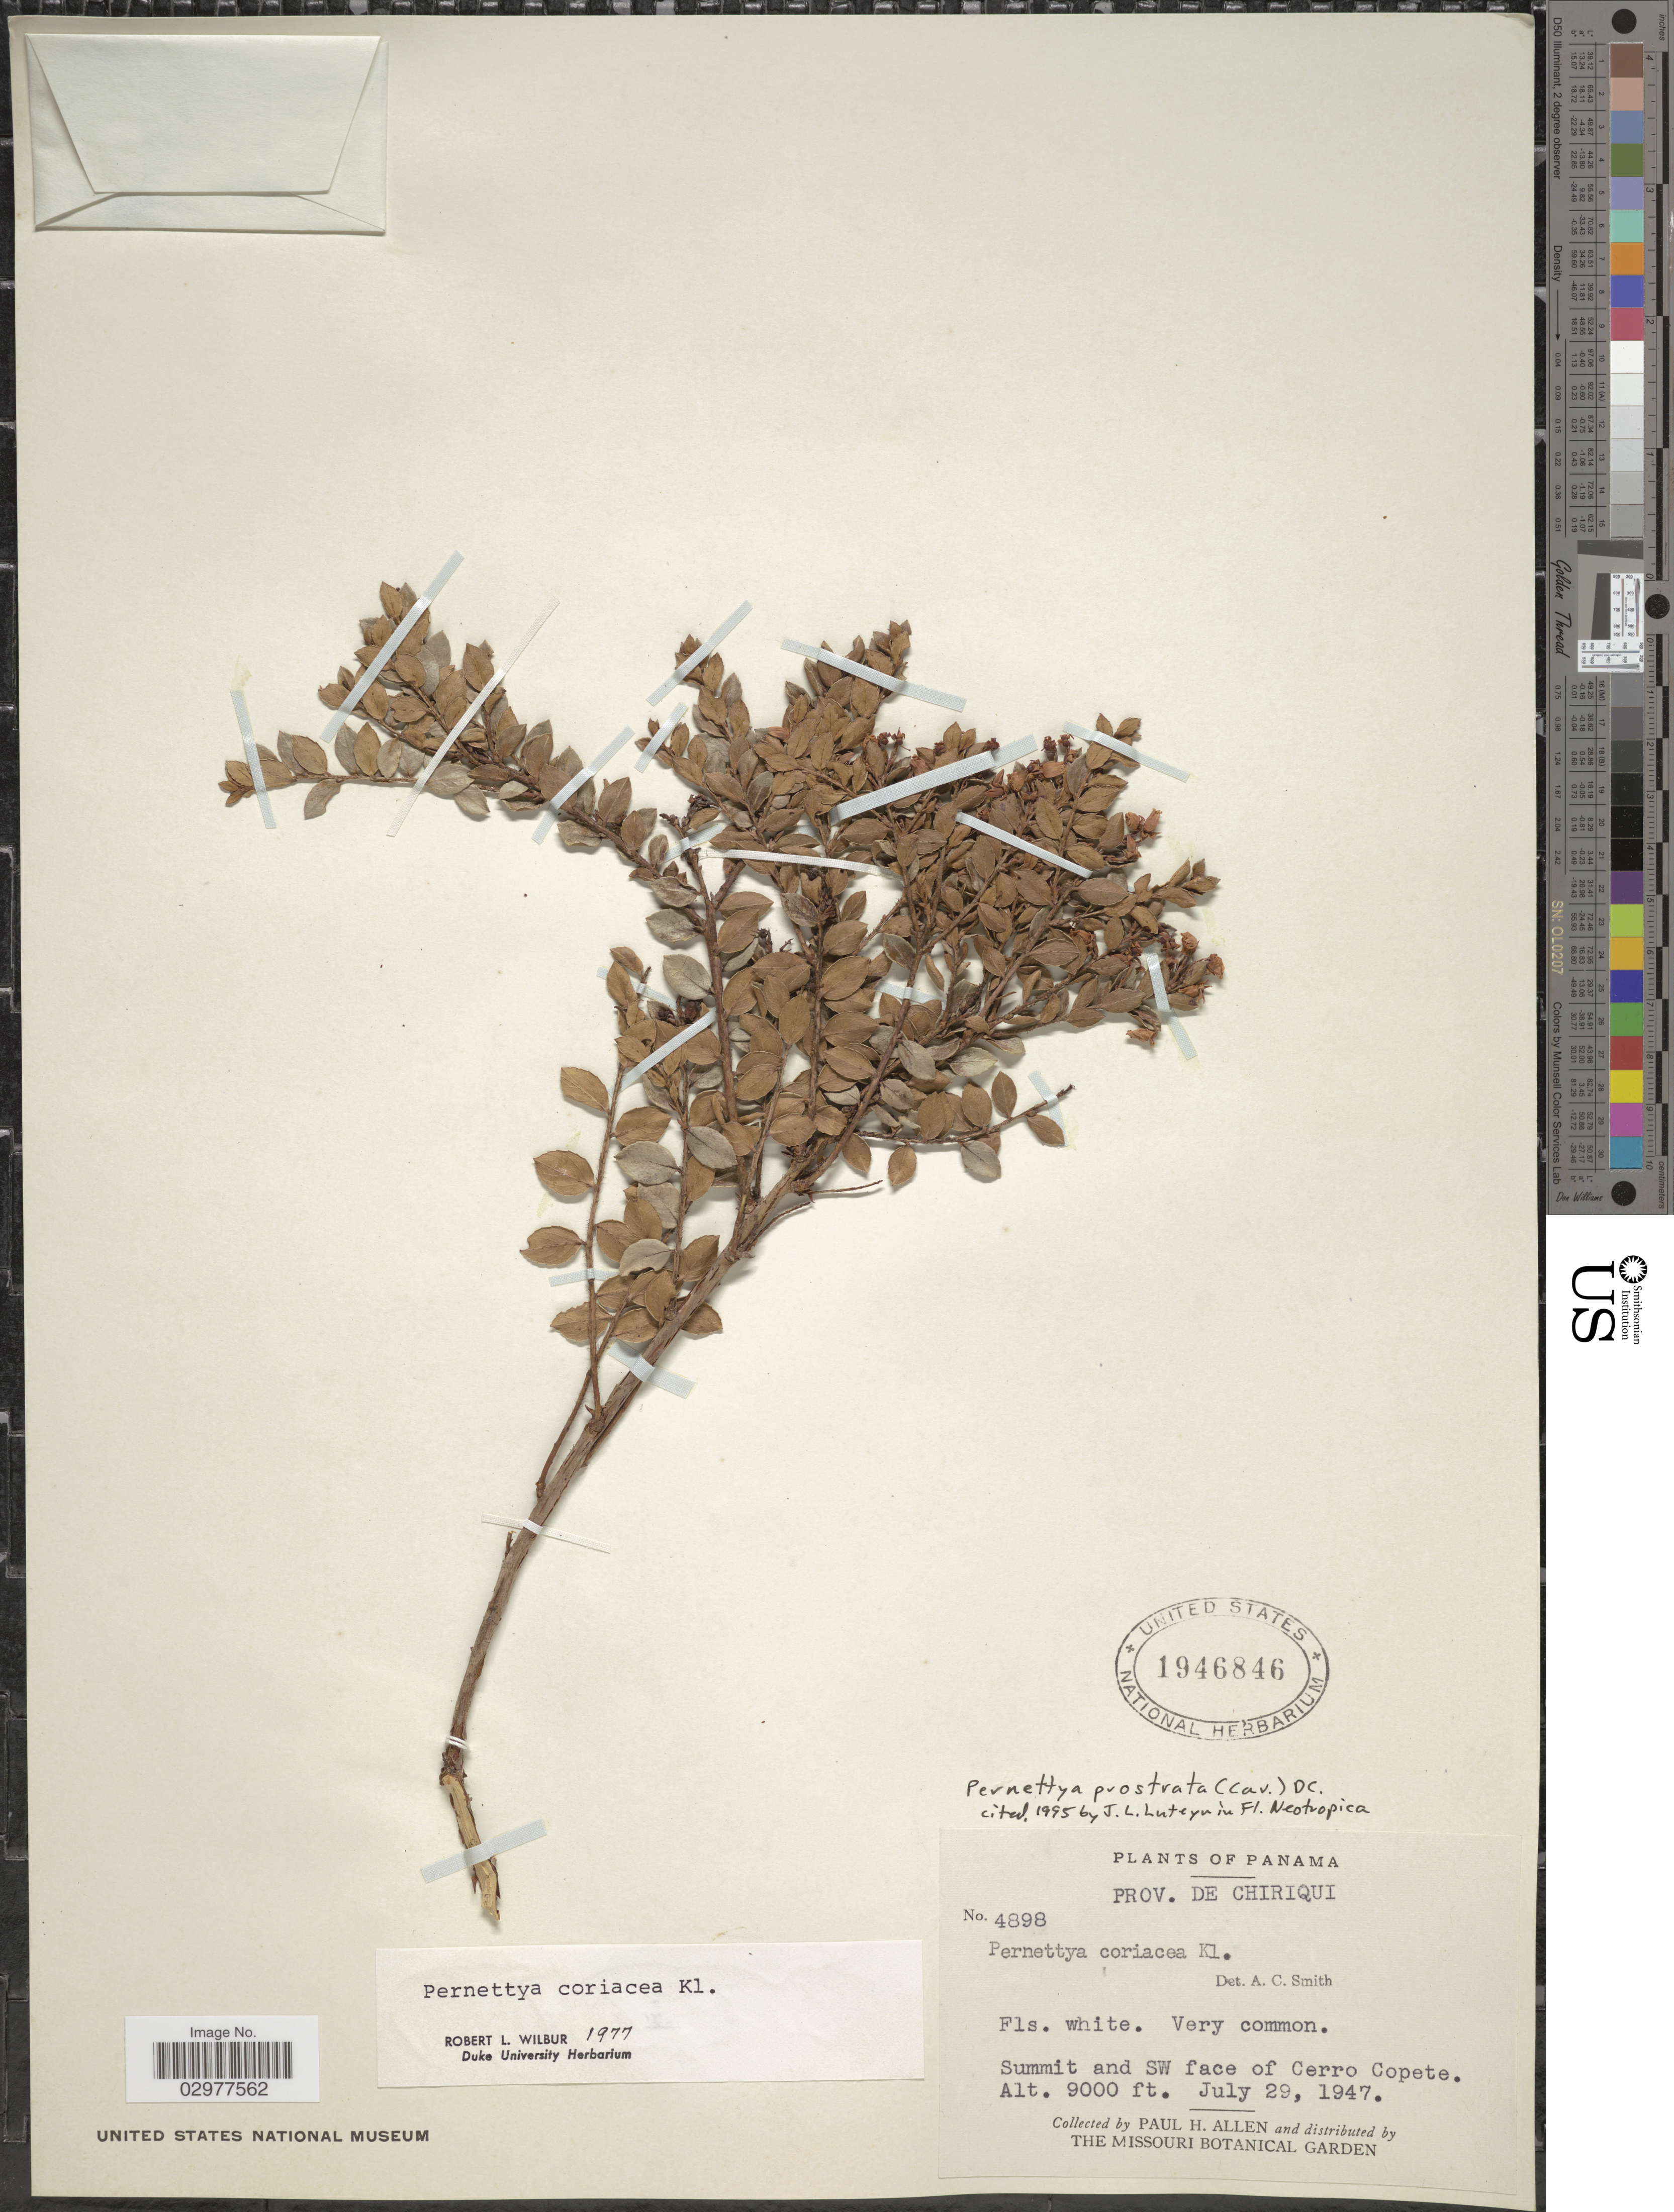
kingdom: Plantae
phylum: Tracheophyta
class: Magnoliopsida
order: Ericales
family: Ericaceae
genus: Pernettya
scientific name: Pernettya prostrata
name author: (Cav.) DC.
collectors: P. H. Allen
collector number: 4898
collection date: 1947-07-29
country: Panama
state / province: Chiriqui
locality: Summit and SW face of Cerro Copete.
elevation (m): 2743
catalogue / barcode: US 1946846